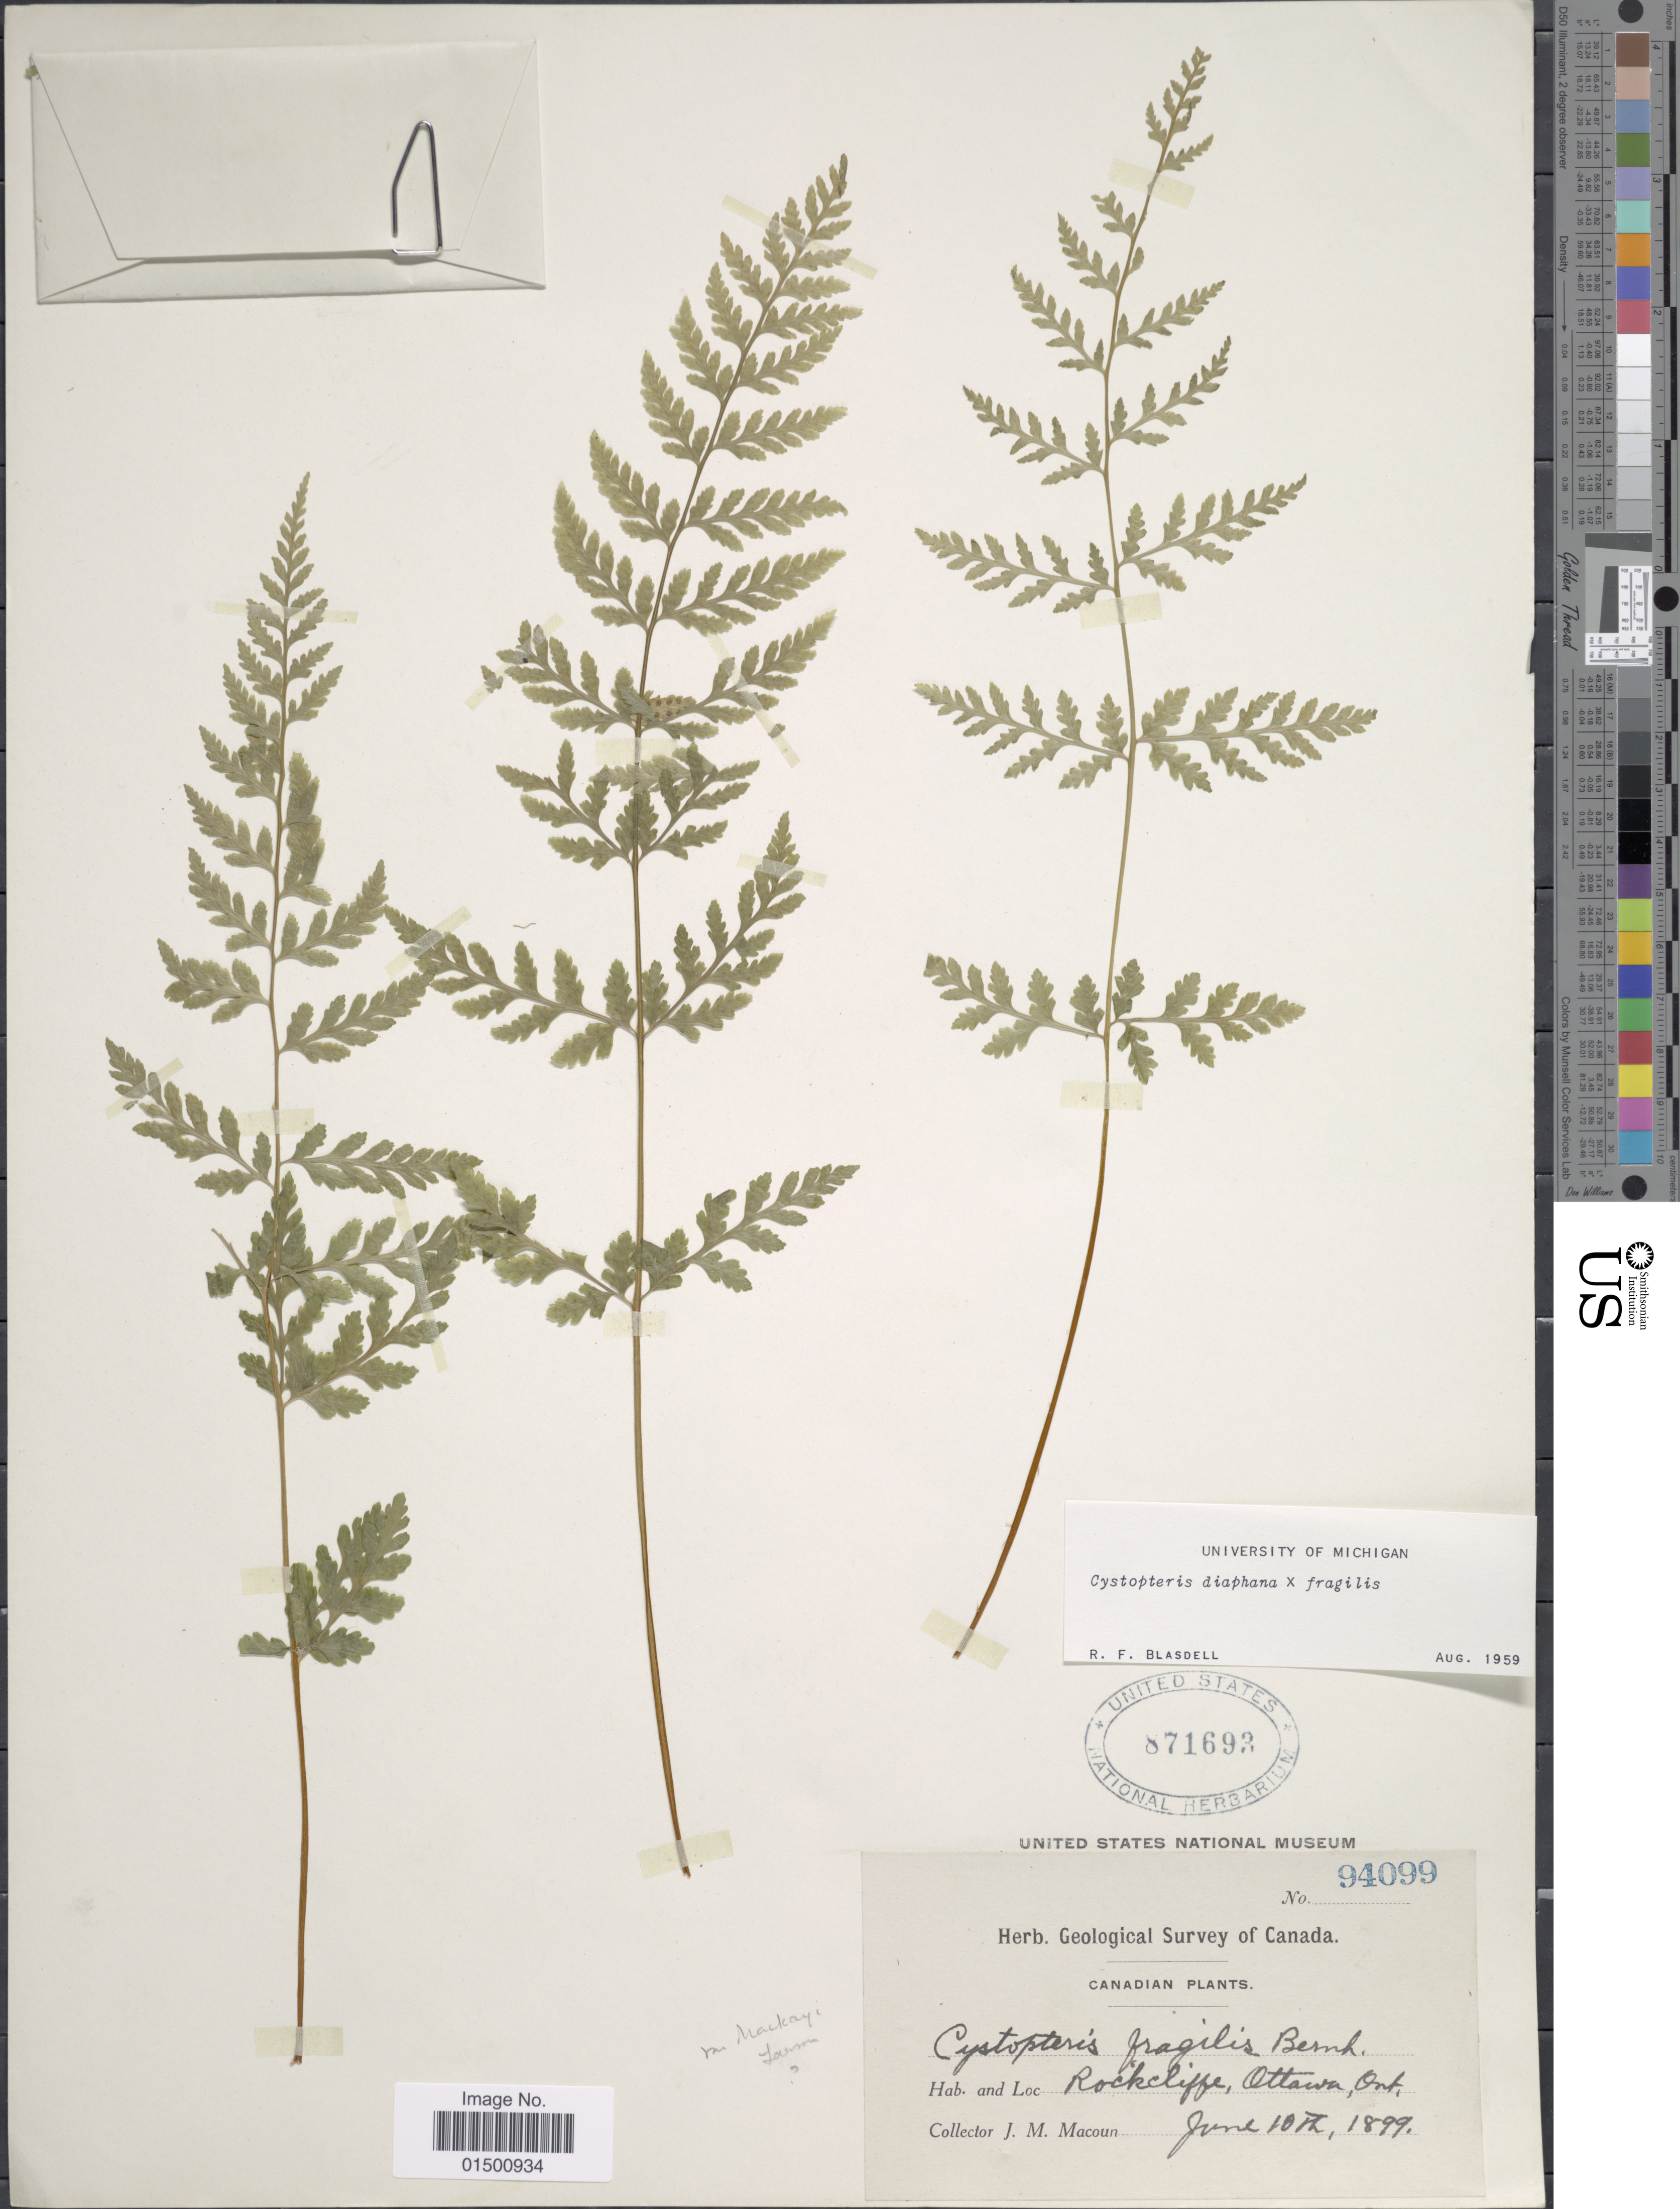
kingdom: Plantae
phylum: Tracheophyta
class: Polypodiopsida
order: Polypodiales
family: Cystopteridaceae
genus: Cystopteris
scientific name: Cystopteris diaphana x C. fragilis (L.) Bernh.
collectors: J. M. Macoun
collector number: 94099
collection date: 1899-06-10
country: Canada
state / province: Ontario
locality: Rockcliffs, Ottawa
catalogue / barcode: US 871693